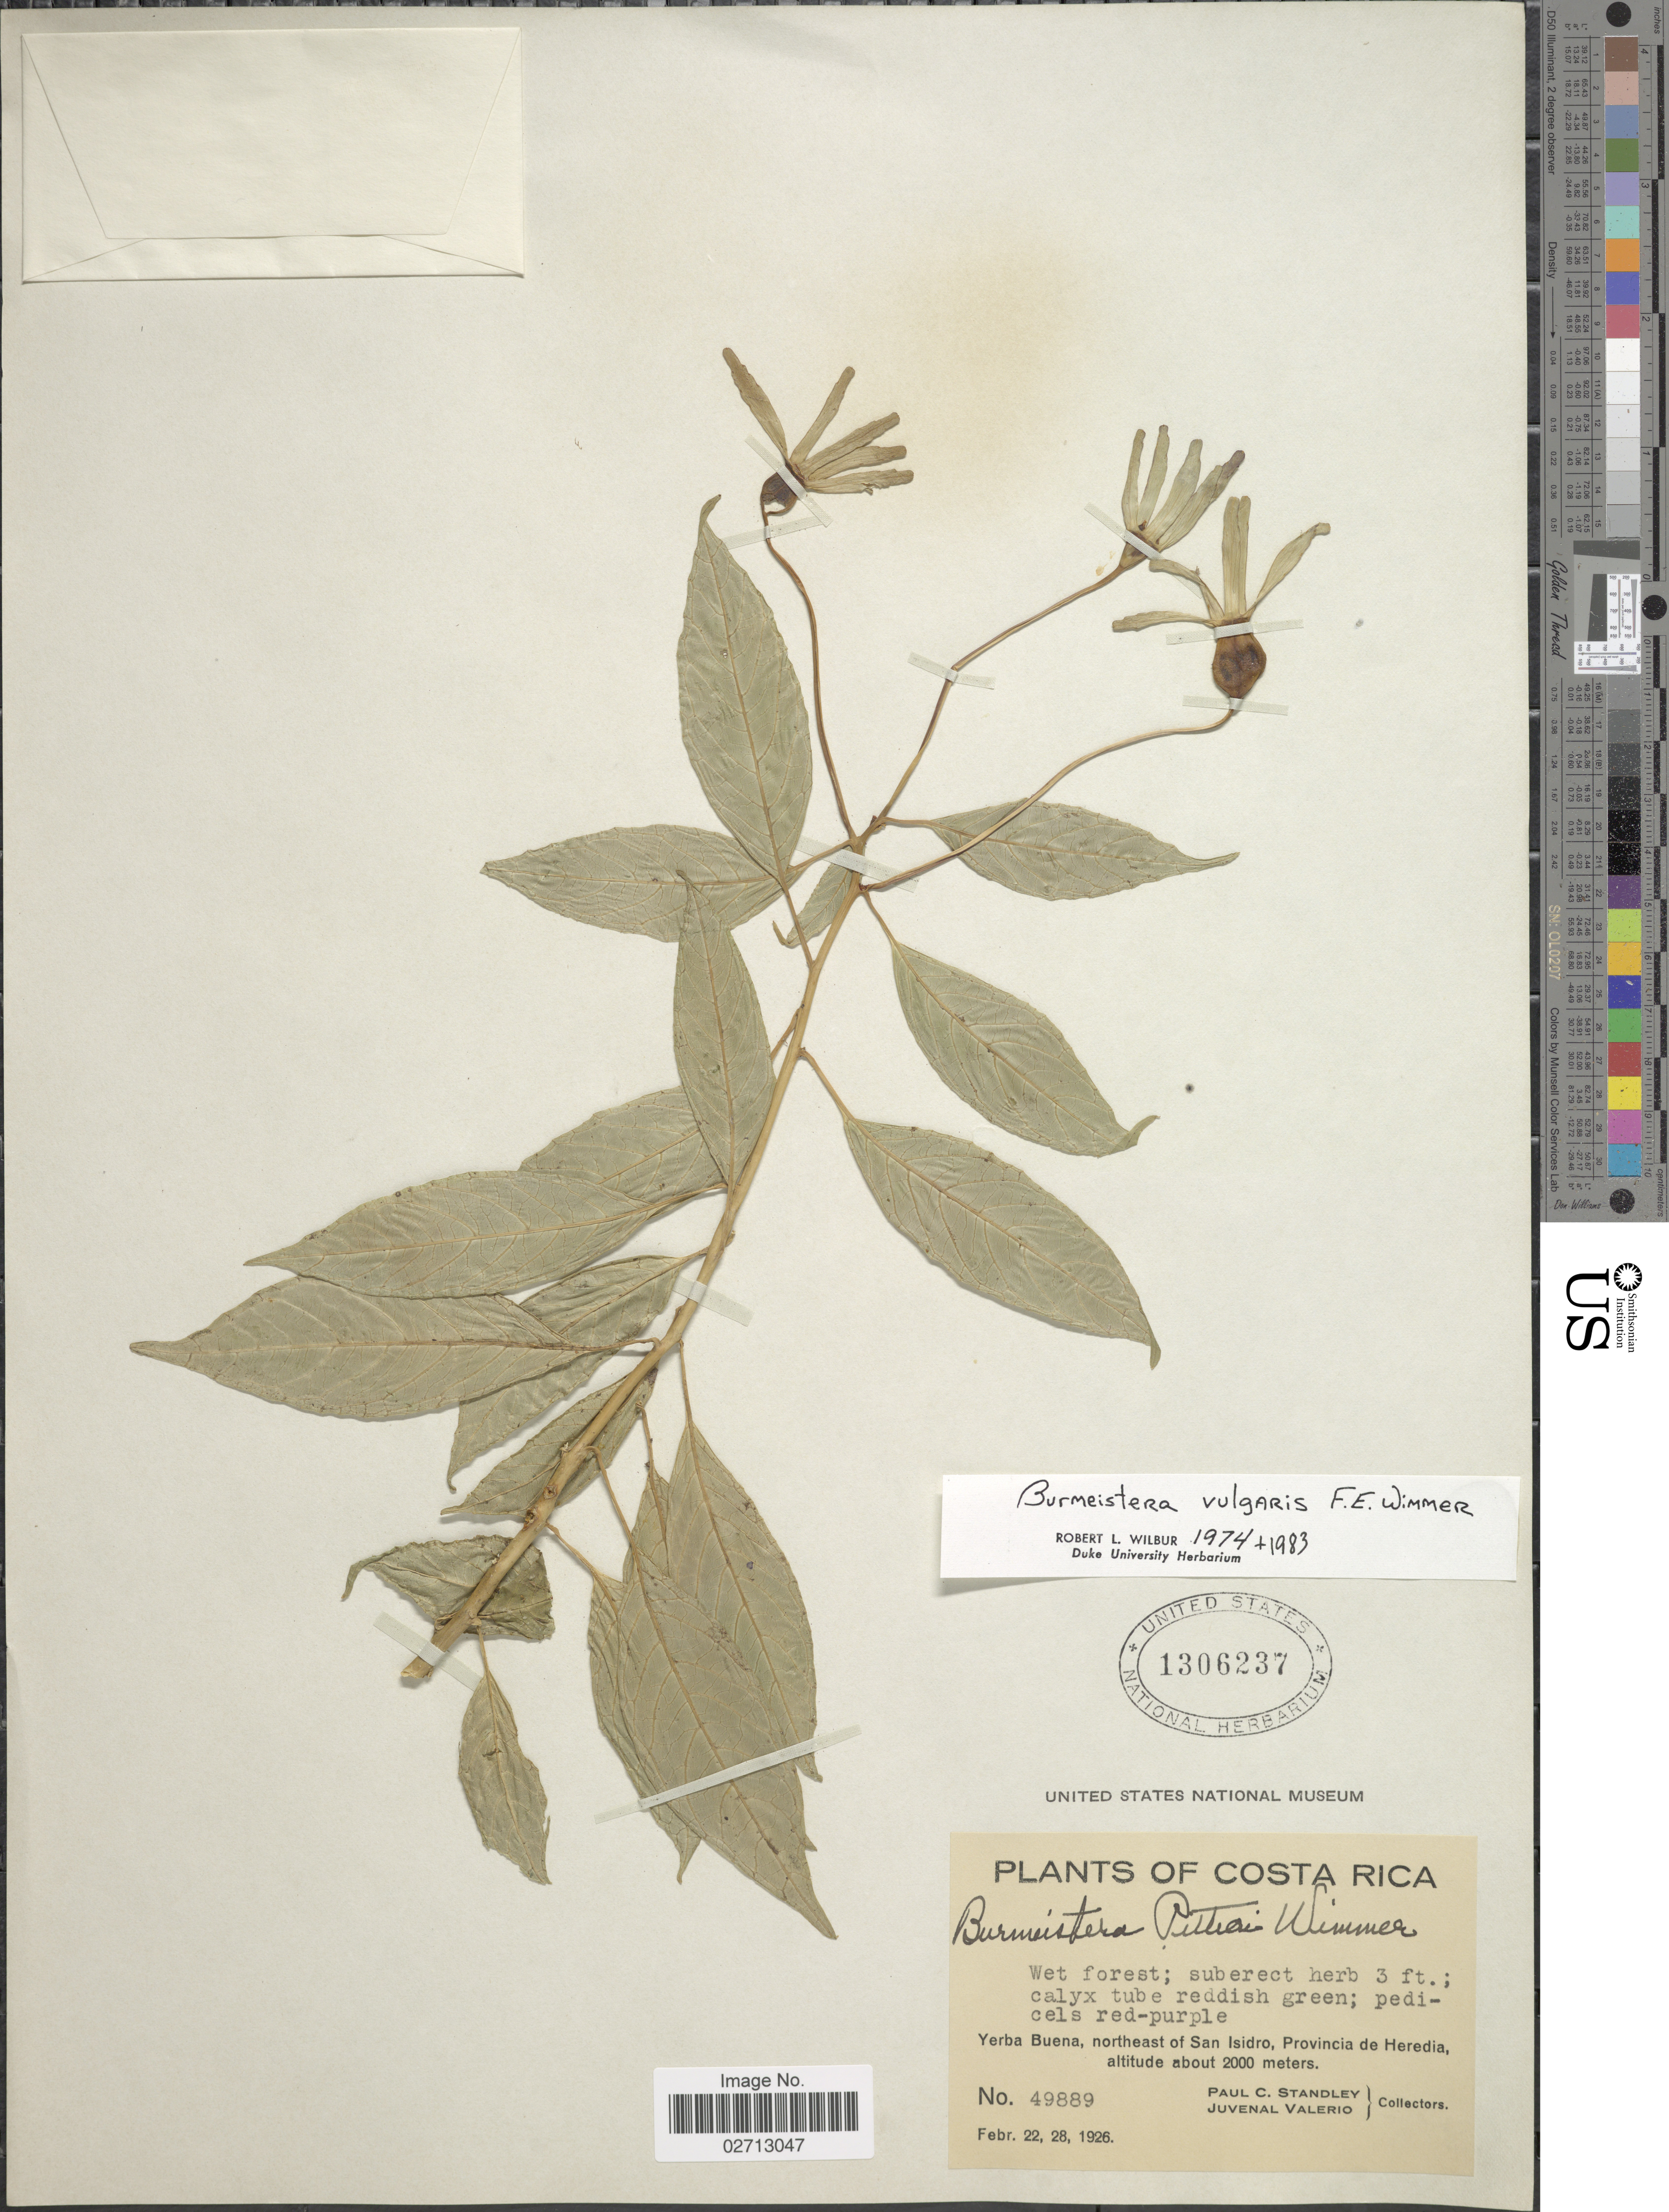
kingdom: Plantae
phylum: Tracheophyta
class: Magnoliopsida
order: Asterales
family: Campanulaceae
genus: Burmeistera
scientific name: Burmeistera vulgaris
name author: E. Wimm.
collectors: P. C. Standley & J. Valerio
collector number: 49889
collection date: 1926-02-22/1926-02-28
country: Costa Rica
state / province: Heredia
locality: Yerba Buena, northeast of San Isidro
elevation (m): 2000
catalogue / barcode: US 1306237